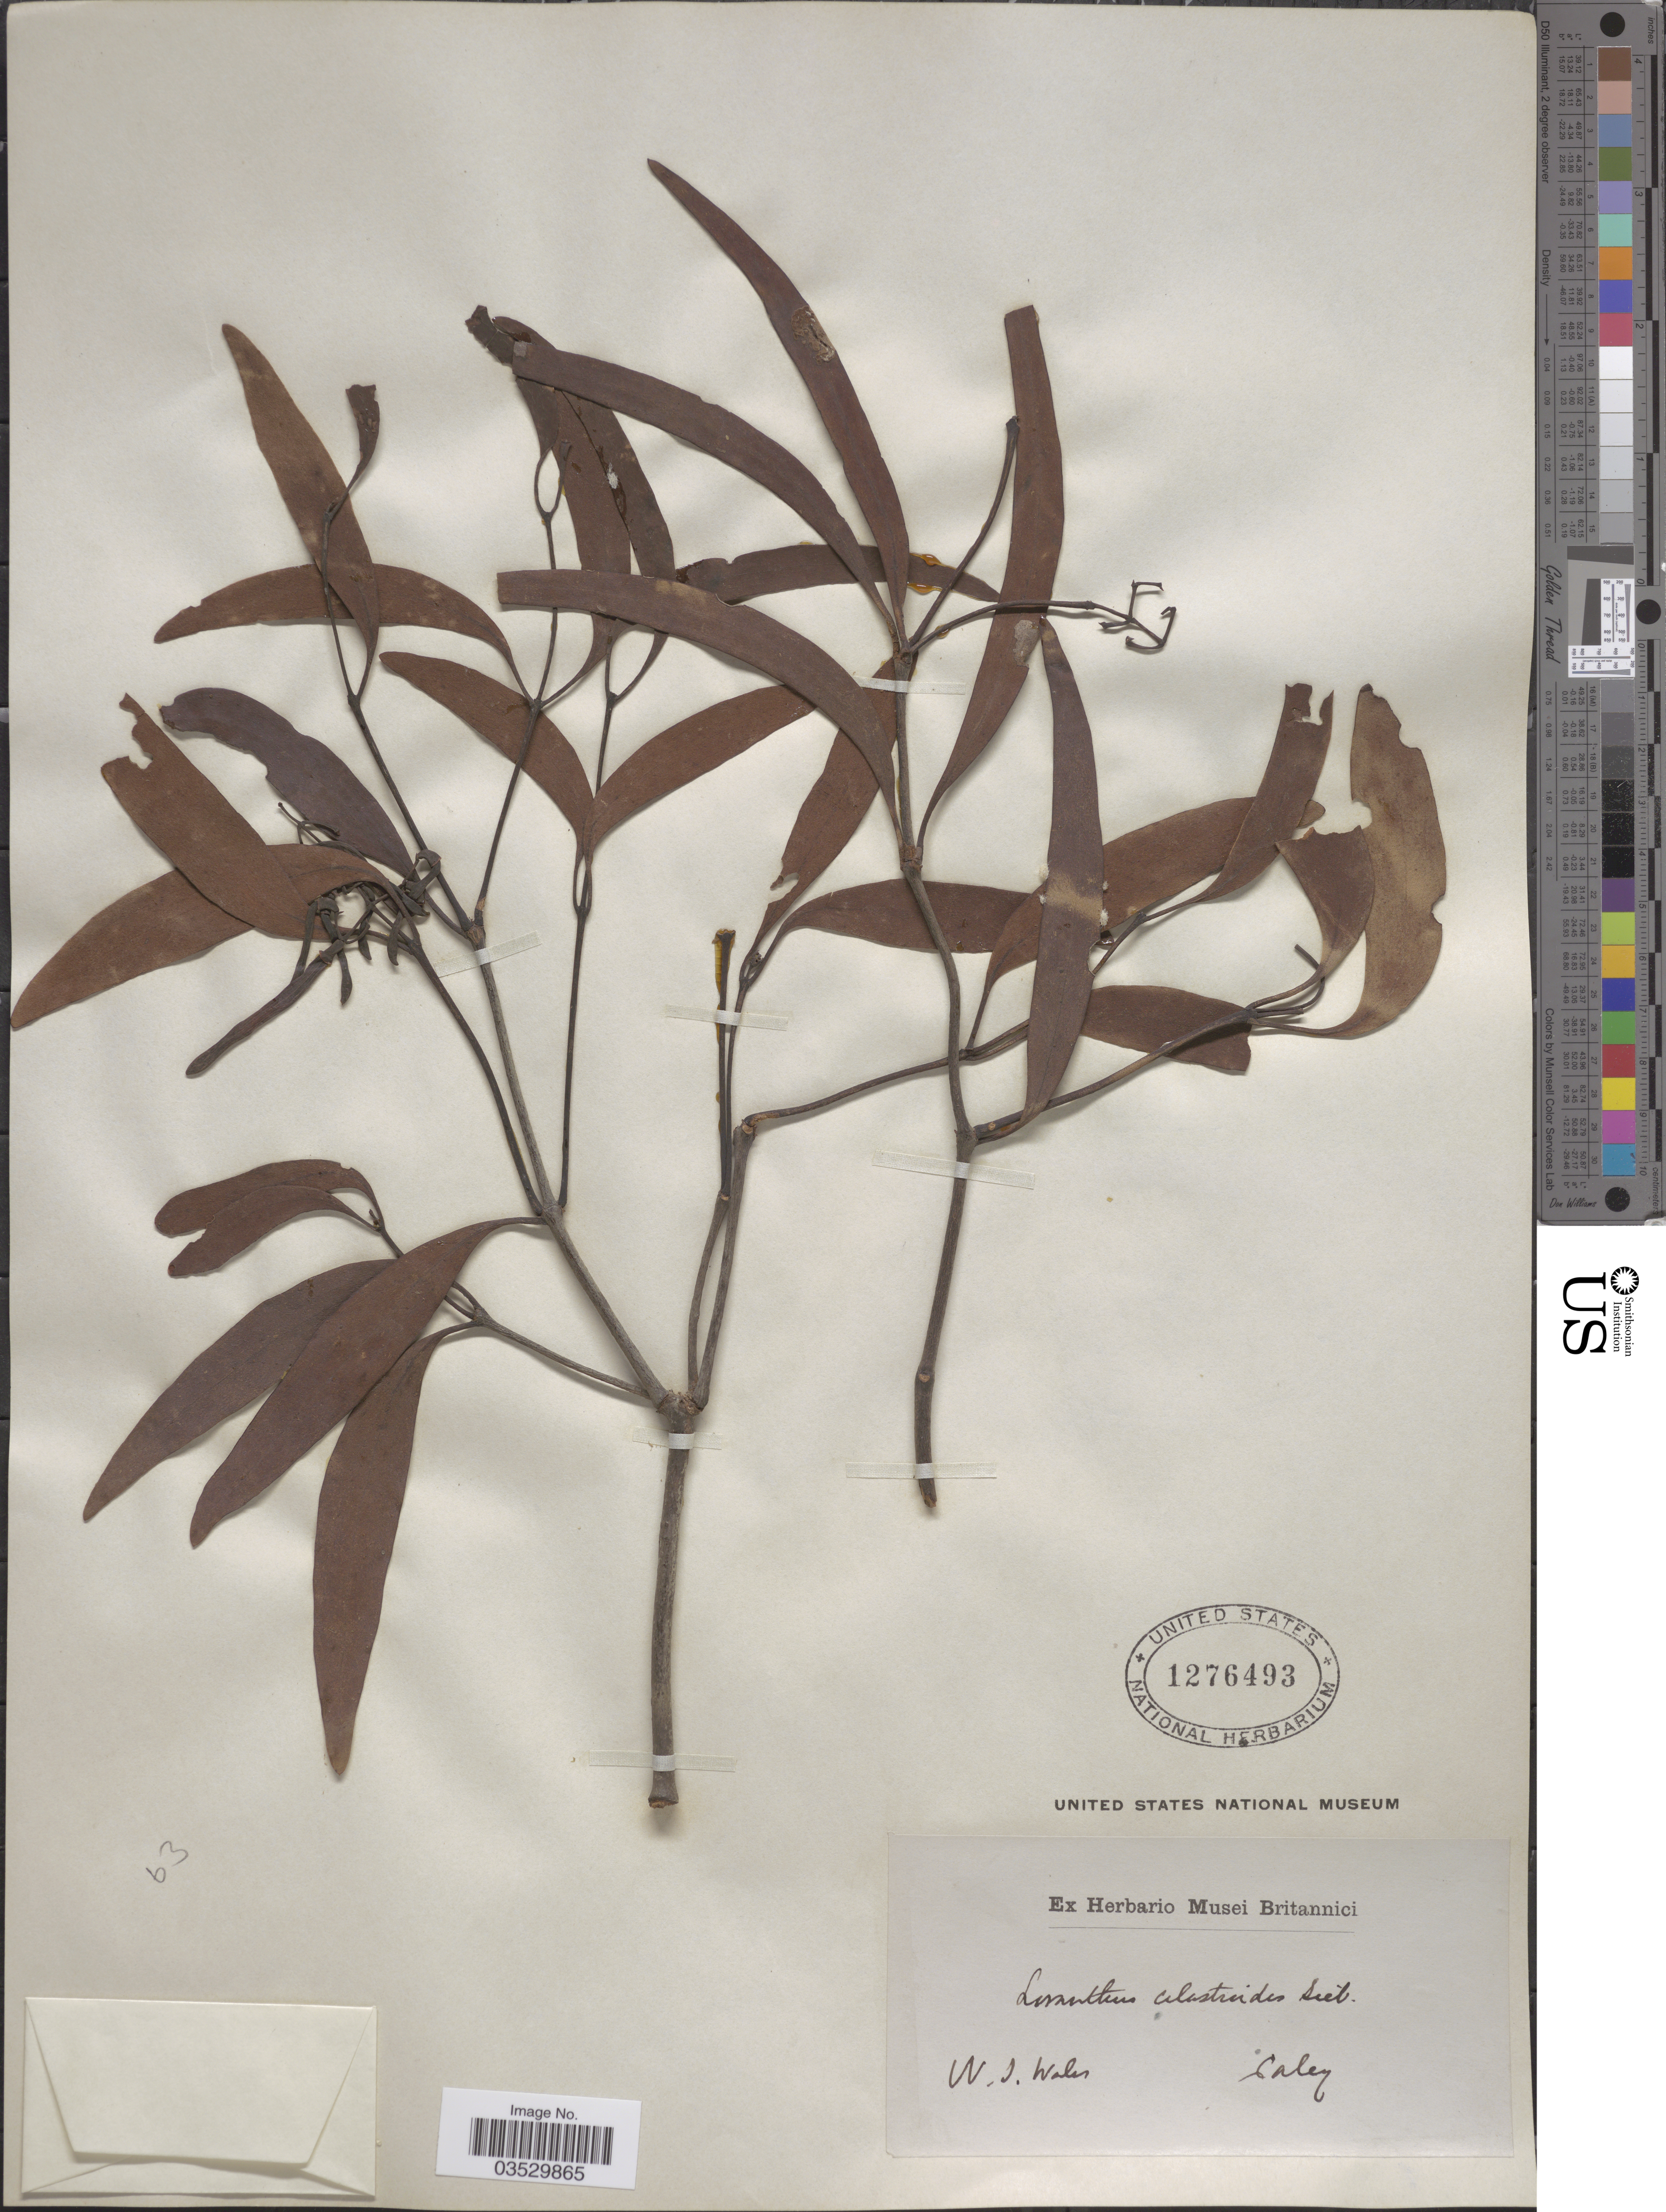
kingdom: Plantae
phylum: Tracheophyta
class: Magnoliopsida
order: Santalales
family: Loranthaceae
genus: Muellerina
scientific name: Muellerina celastroides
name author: (Schult. & Schult. f.) Tiegh.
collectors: -. Caley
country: Australia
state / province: New South Wales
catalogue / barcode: US 1276493